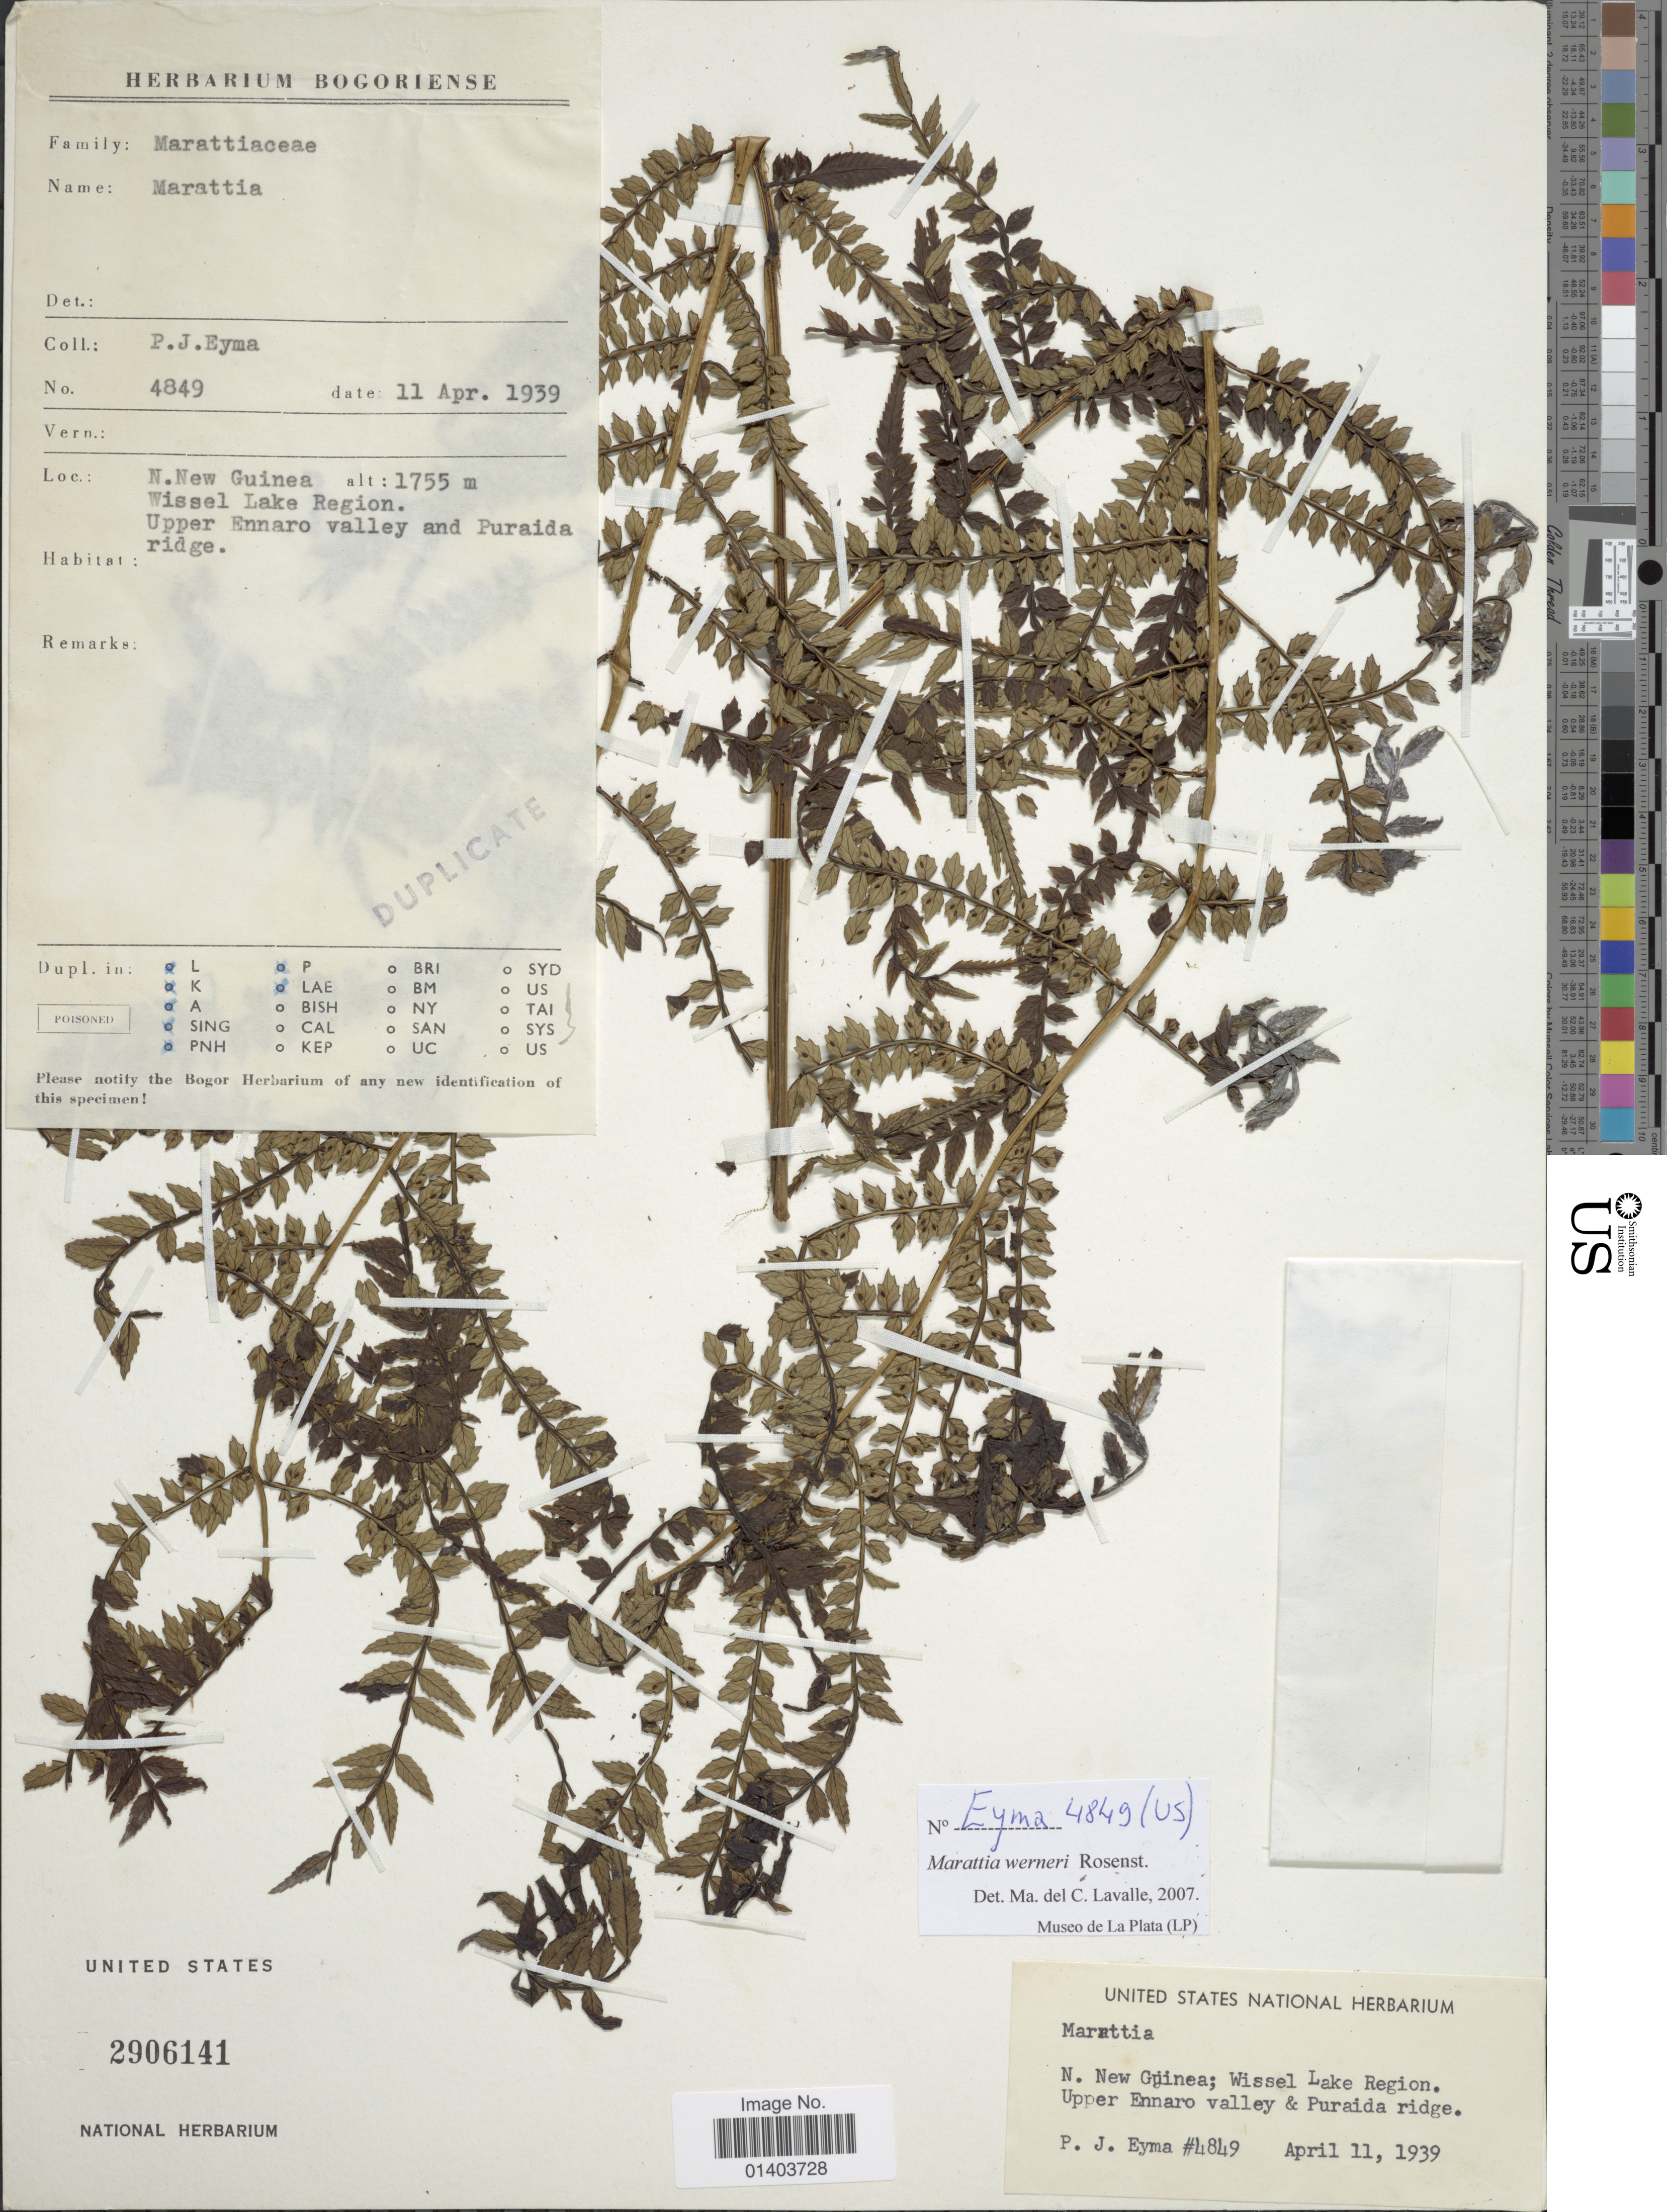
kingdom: Plantae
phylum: Tracheophyta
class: Polypodiopsida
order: Marattiales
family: Marattiaceae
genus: Ptisana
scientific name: Ptisana melanesica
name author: (Kuhn) Murdock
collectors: P. J. Eyma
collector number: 4849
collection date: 1939-04-11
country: Indonesia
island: New Guinea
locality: N.New Guinea; Wissel Lake Region. Upper Ennaro valley & Puraida ridge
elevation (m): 1755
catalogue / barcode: US 2906141